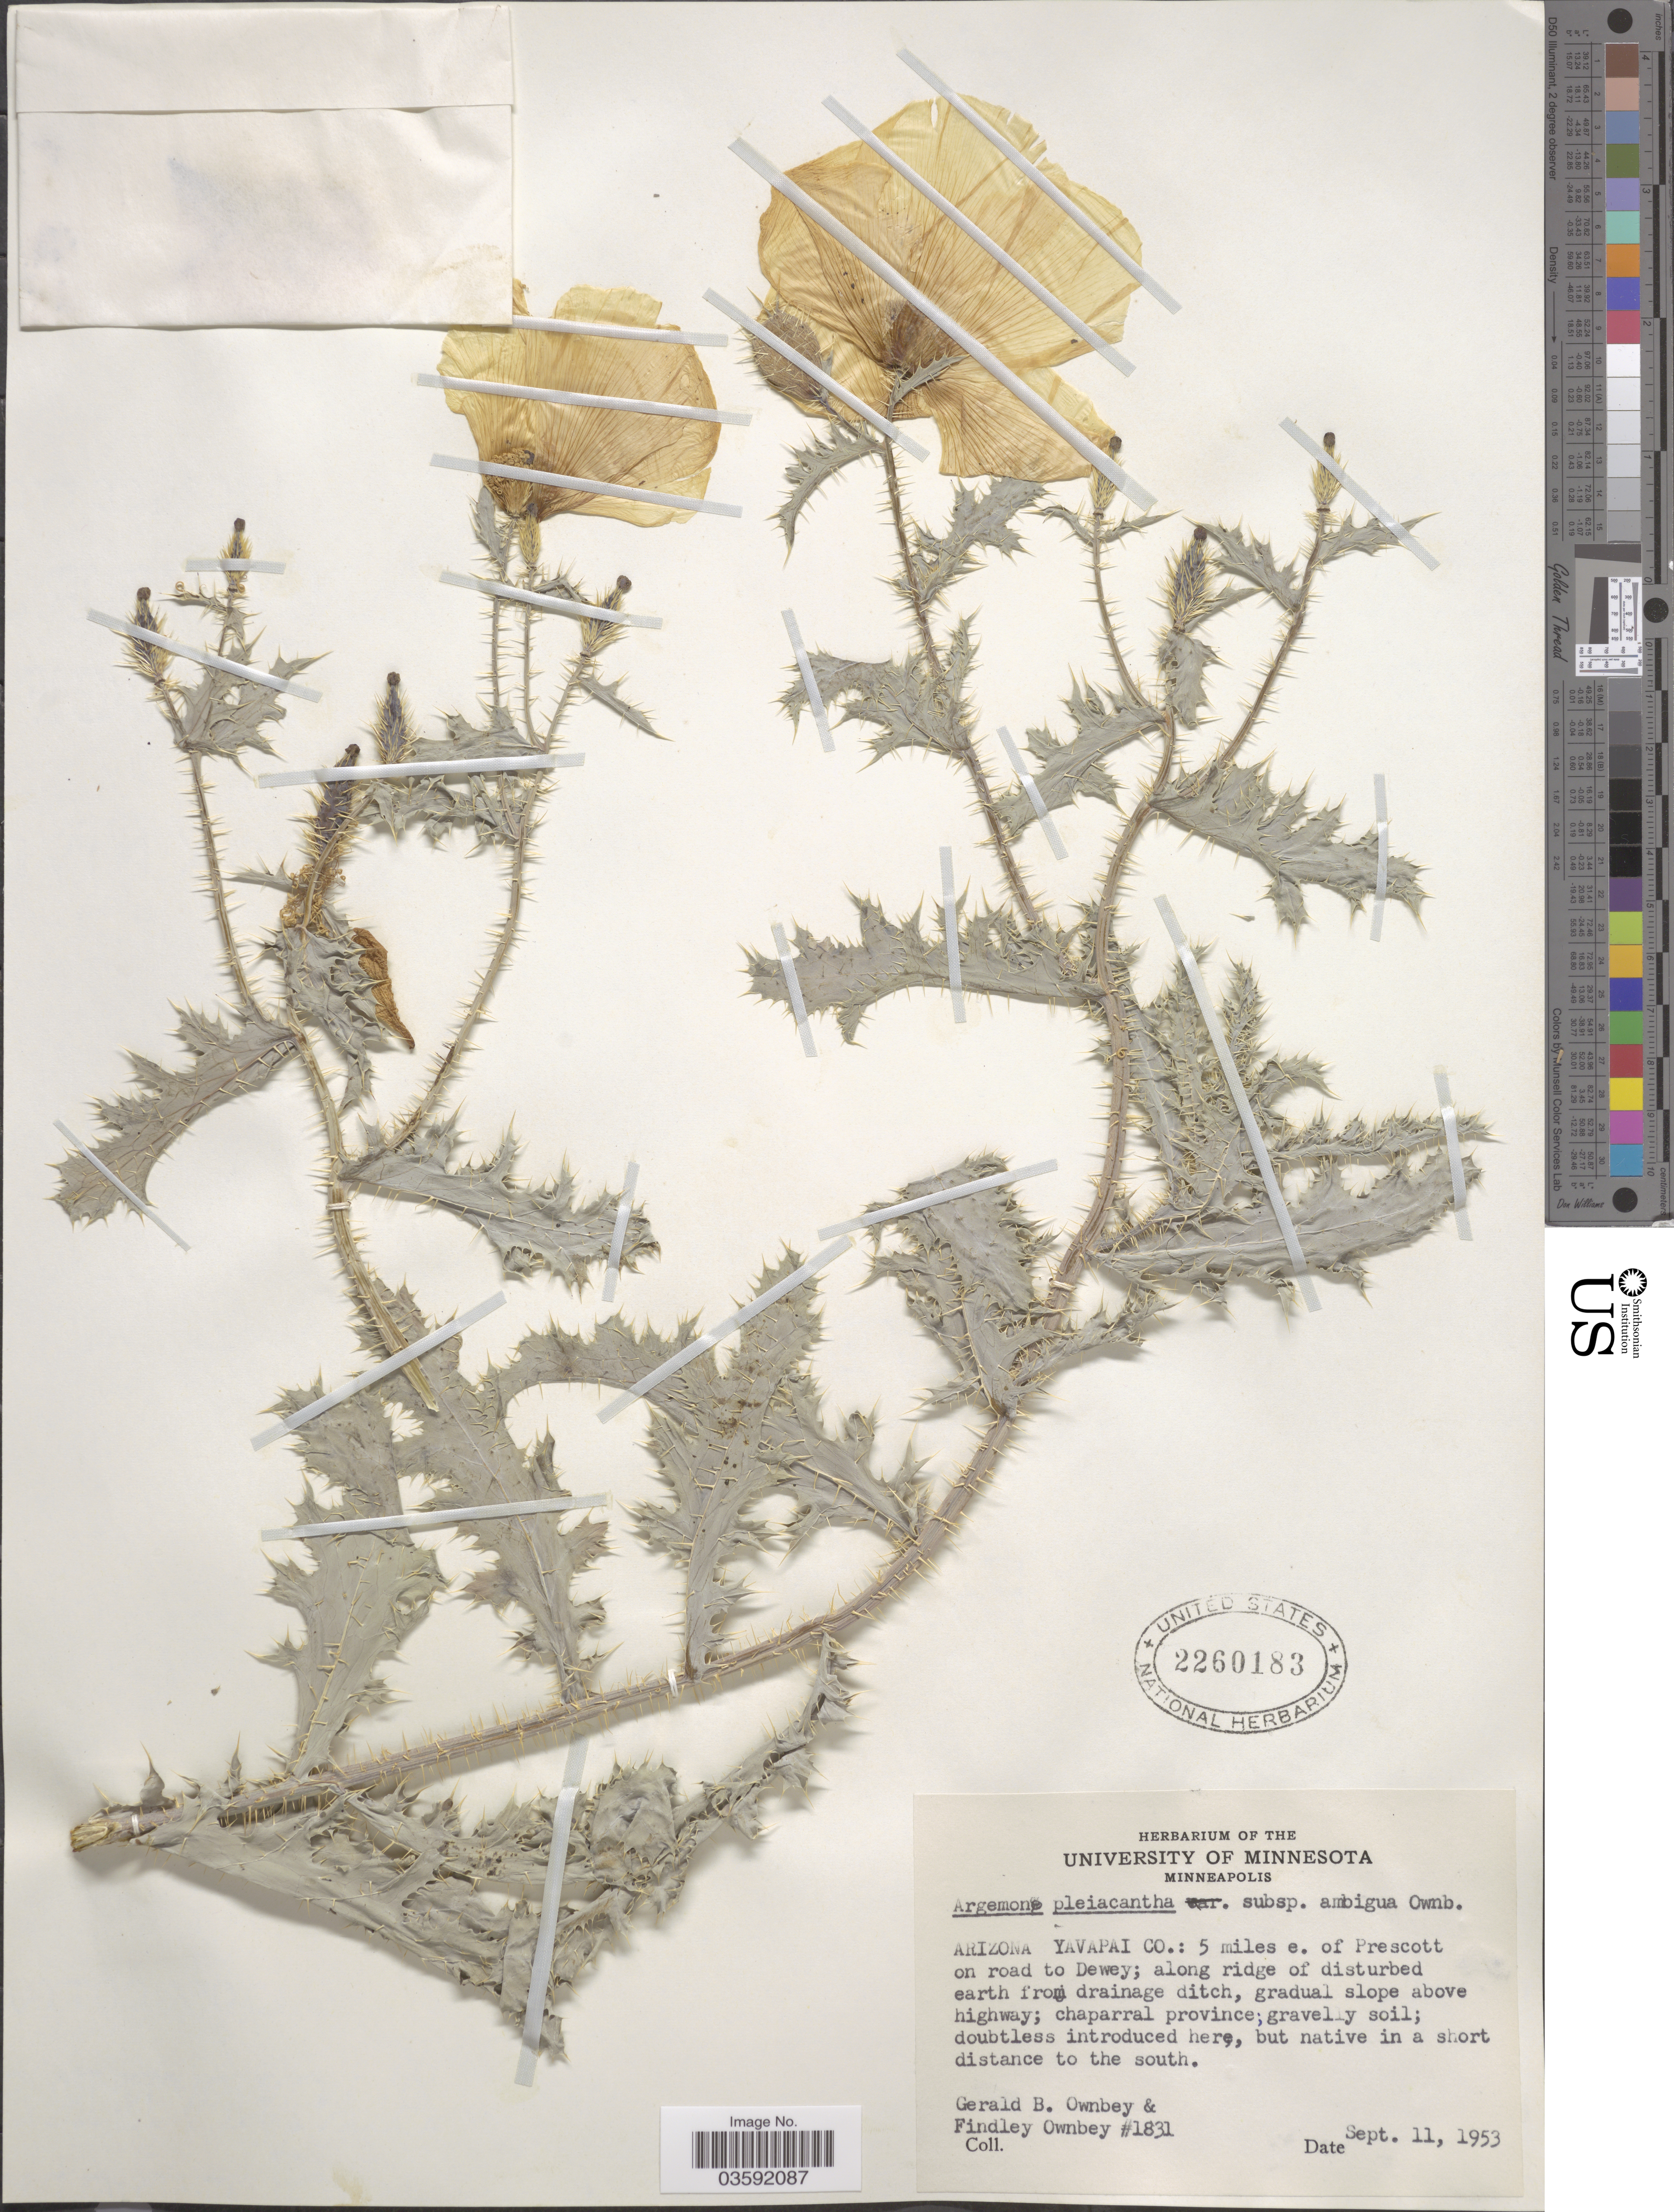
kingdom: Plantae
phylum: Tracheophyta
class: Magnoliopsida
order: Ranunculales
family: Papaveraceae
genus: Argemone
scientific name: Argemone pleiacantha subsp. ambigua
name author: G.B. Ownbey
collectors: G. B. Ownbey & F. Ownbey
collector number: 1831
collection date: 1953-09-11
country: United States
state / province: Arizona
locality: Yavapai Co.: 5 miles e. of Prescott on road to Dewey.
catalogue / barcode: US 2260183